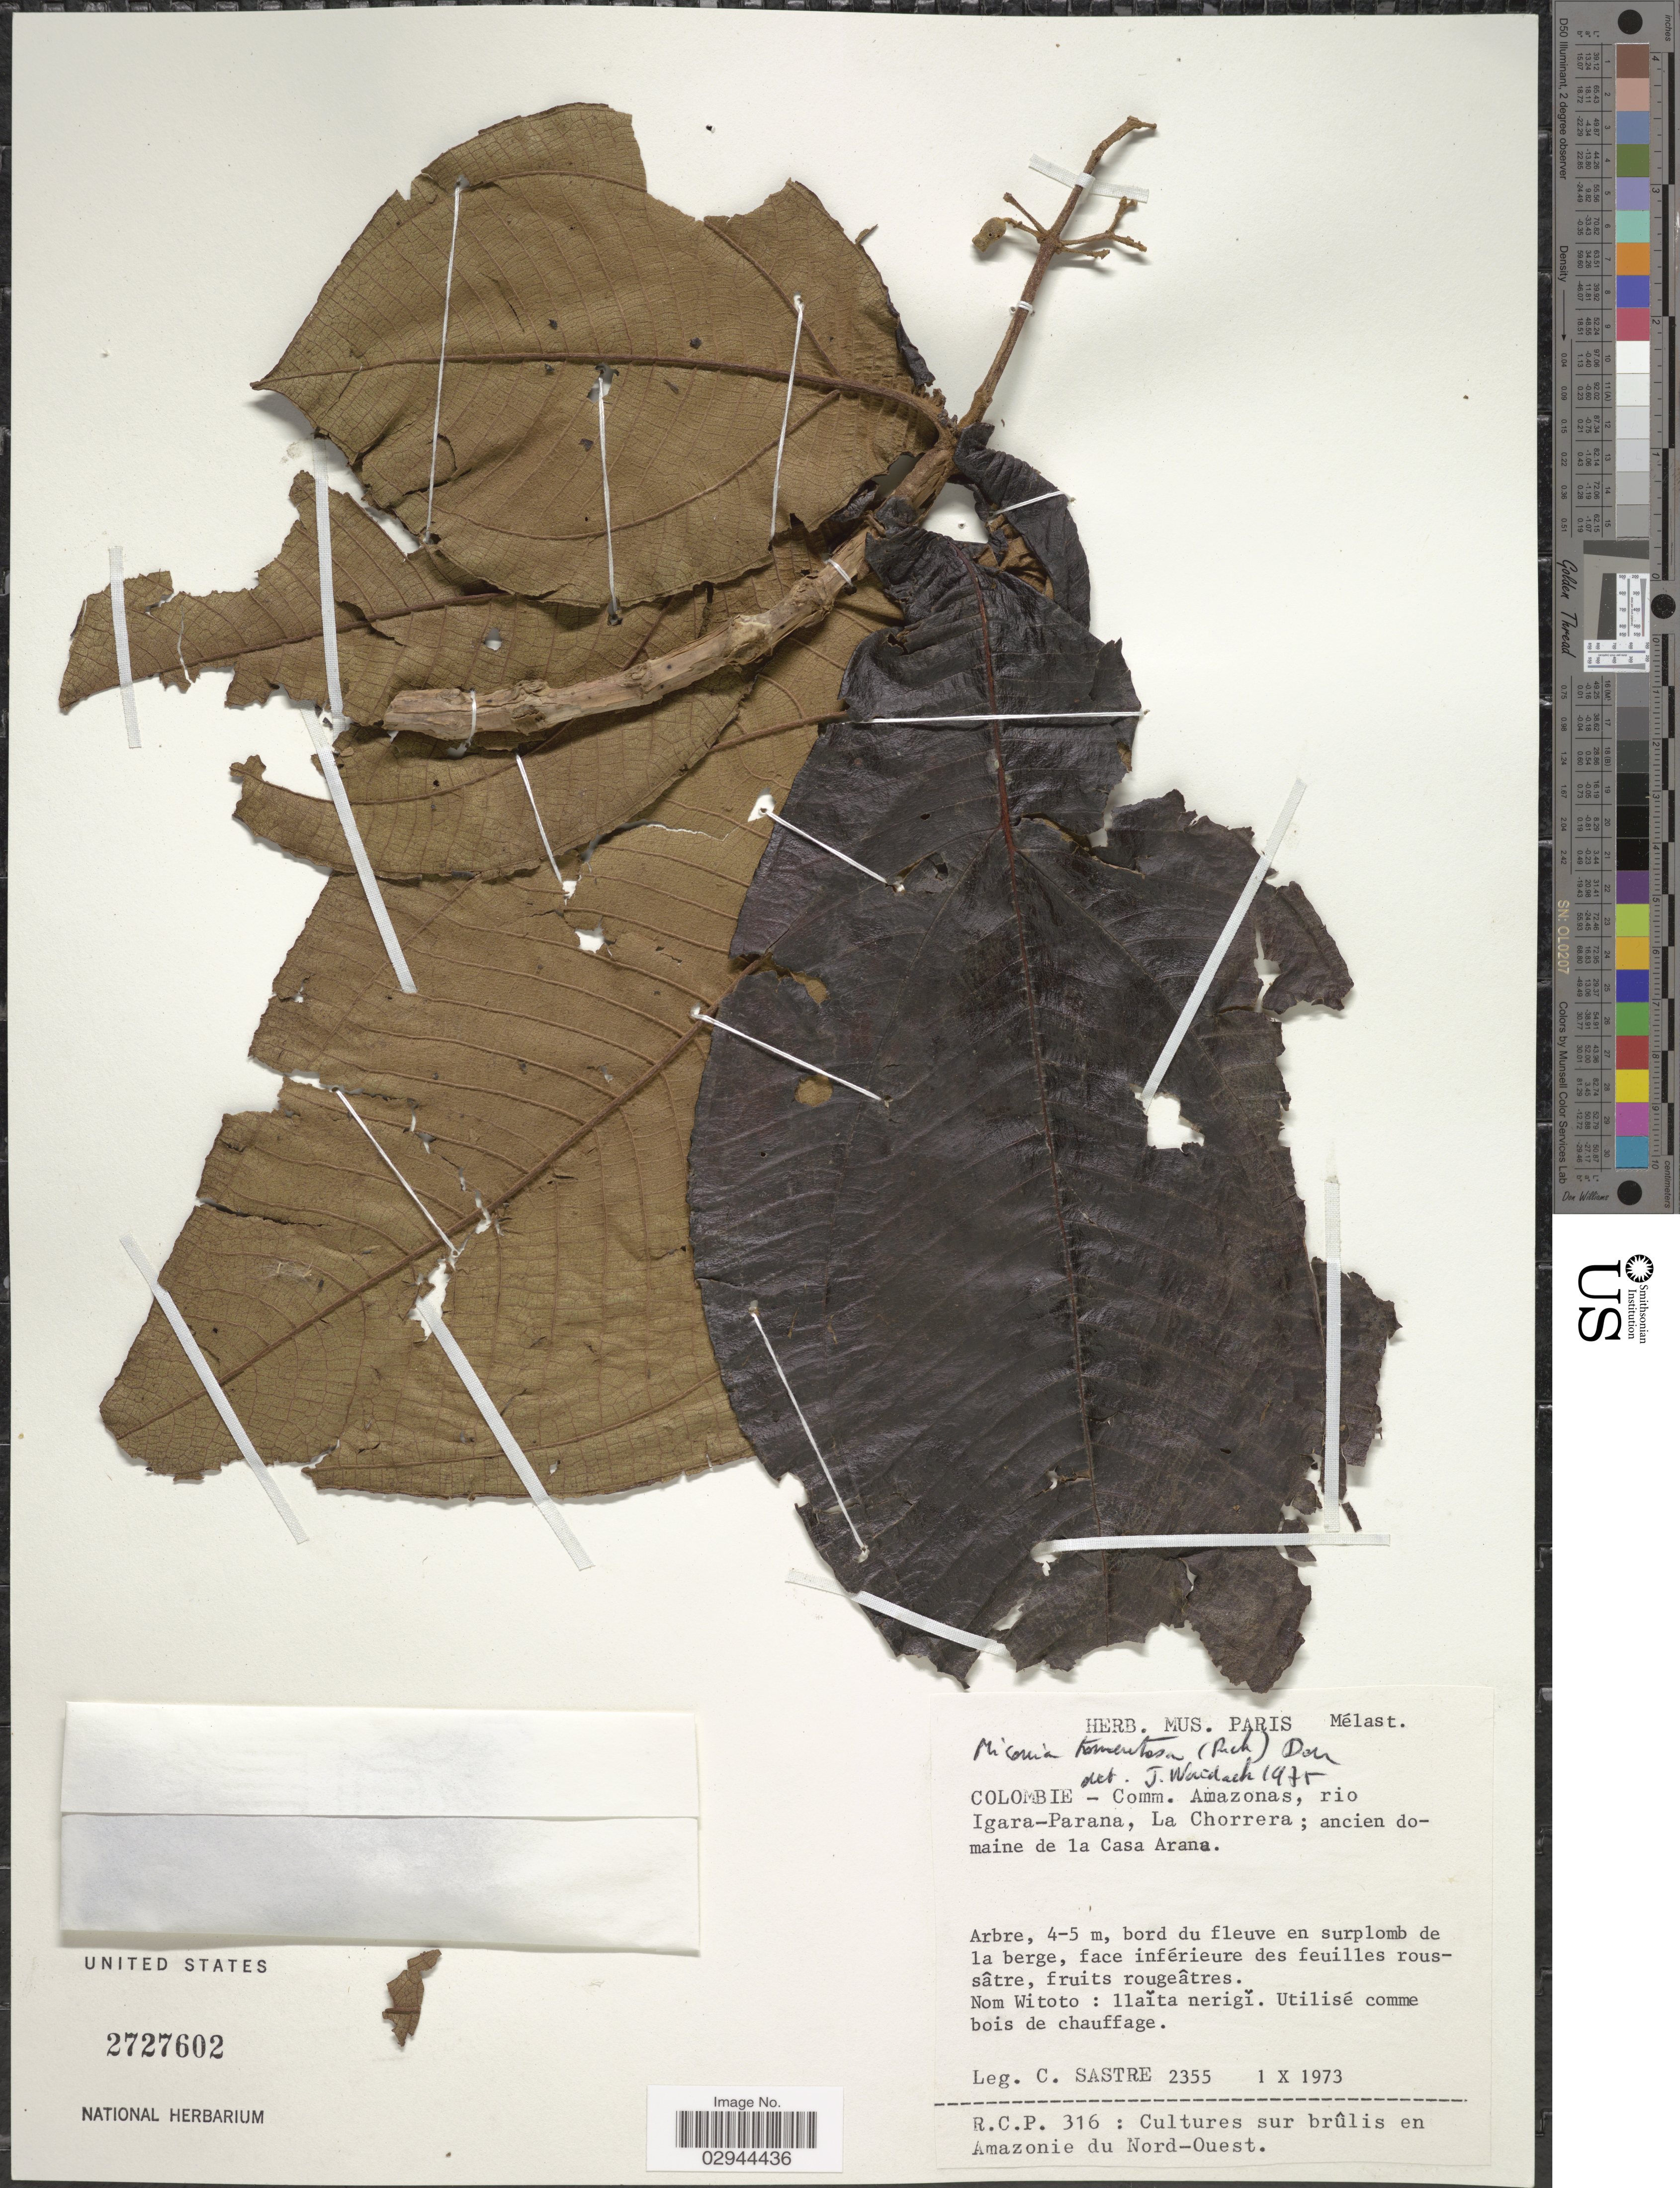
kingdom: Plantae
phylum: Tracheophyta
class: Magnoliopsida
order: Myrtales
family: Melastomataceae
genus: Miconia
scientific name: Miconia tomentosa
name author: (Rich.) D. Don ex DC.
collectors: C. Sastre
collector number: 2355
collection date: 1973-10-01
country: Colombia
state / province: Amazônas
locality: Comm. Amazonas, rio Igara-Parana, La Chorrera; ancien domaine de la Casa Arana.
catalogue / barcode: US 2727602